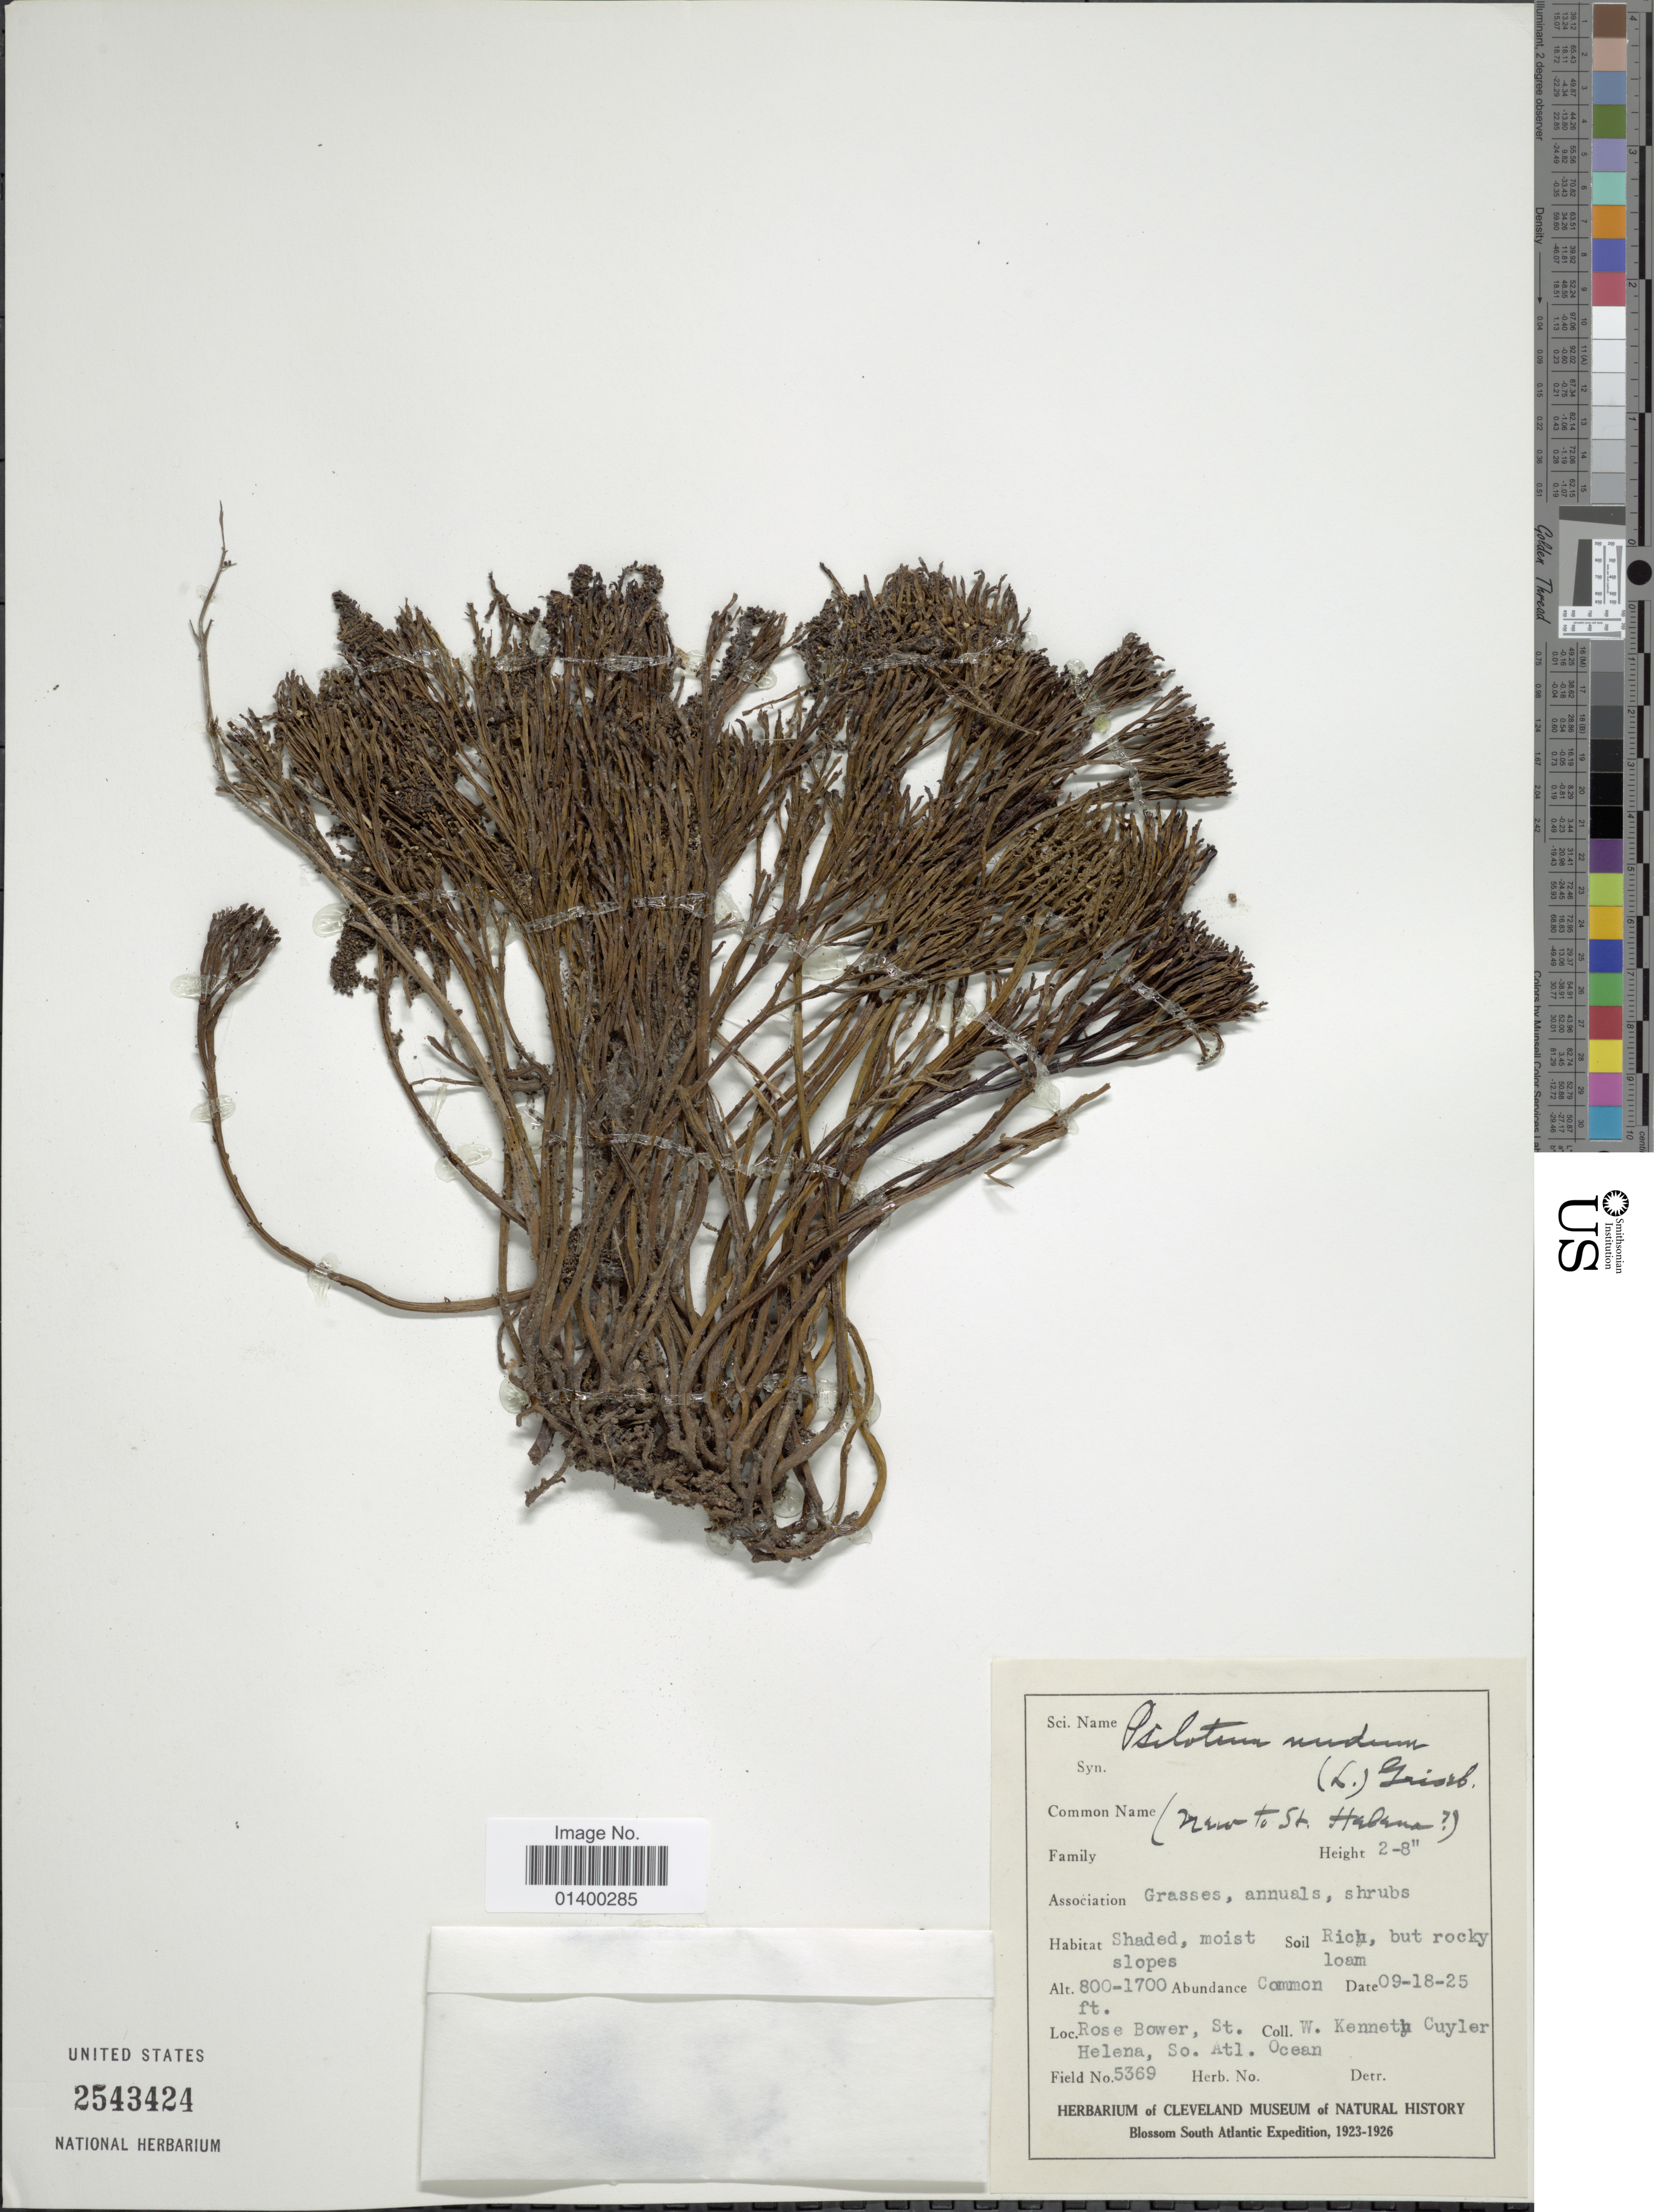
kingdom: Plantae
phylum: Tracheophyta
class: Polypodiopsida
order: Psilotales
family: Psilotaceae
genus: Psilotum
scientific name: Psilotum nudum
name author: (L.) P. Beauv.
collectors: W. Cuyler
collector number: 5369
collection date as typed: Transcribed d/m/y: 18/9/25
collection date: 1925-09-18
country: St. Helena Islands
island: St. Helena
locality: Rose Bower, St. Helena, Southern Atlantic Ocean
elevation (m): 800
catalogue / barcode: US 2543424